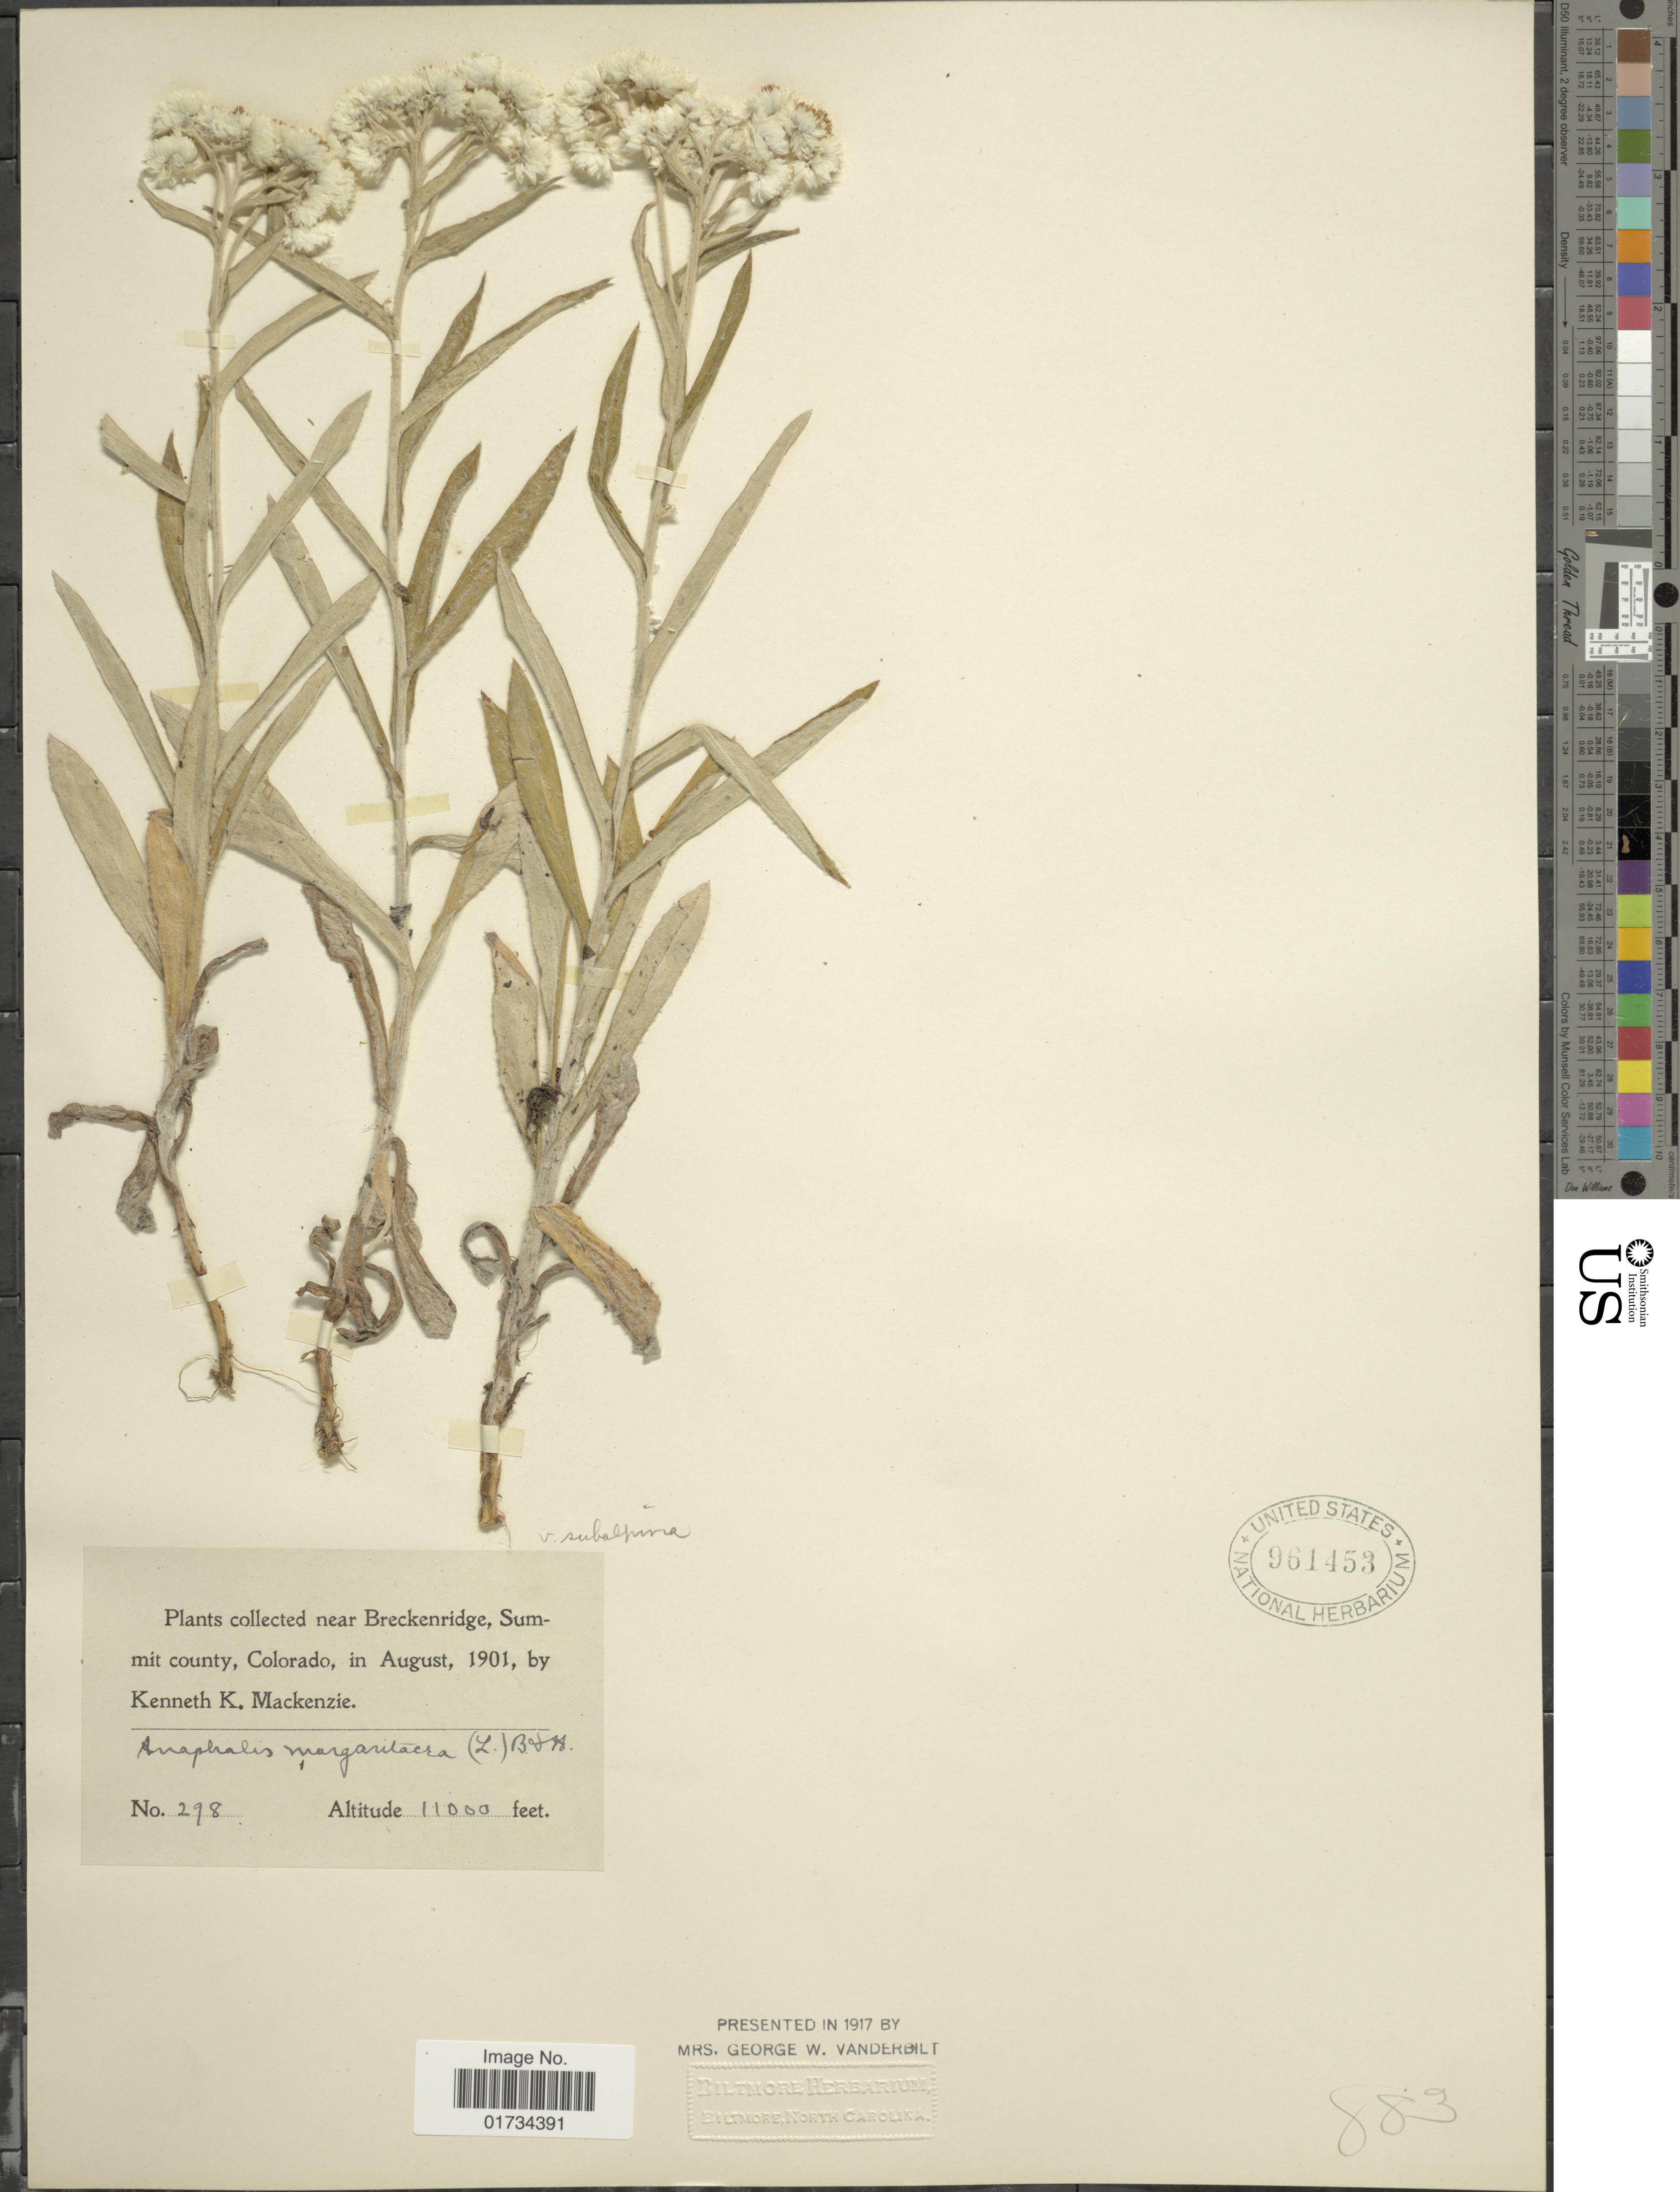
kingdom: Plantae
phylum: Tracheophyta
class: Magnoliopsida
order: Asterales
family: Asteraceae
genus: Anaphalis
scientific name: Anaphalis subalpina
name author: (A. Gray) Rydb.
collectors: K. K. Mackenzie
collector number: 298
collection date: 1901-08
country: United States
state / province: Colorado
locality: Near Breckenridge, Summit county, Colorado.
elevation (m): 3353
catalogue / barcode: US 961453